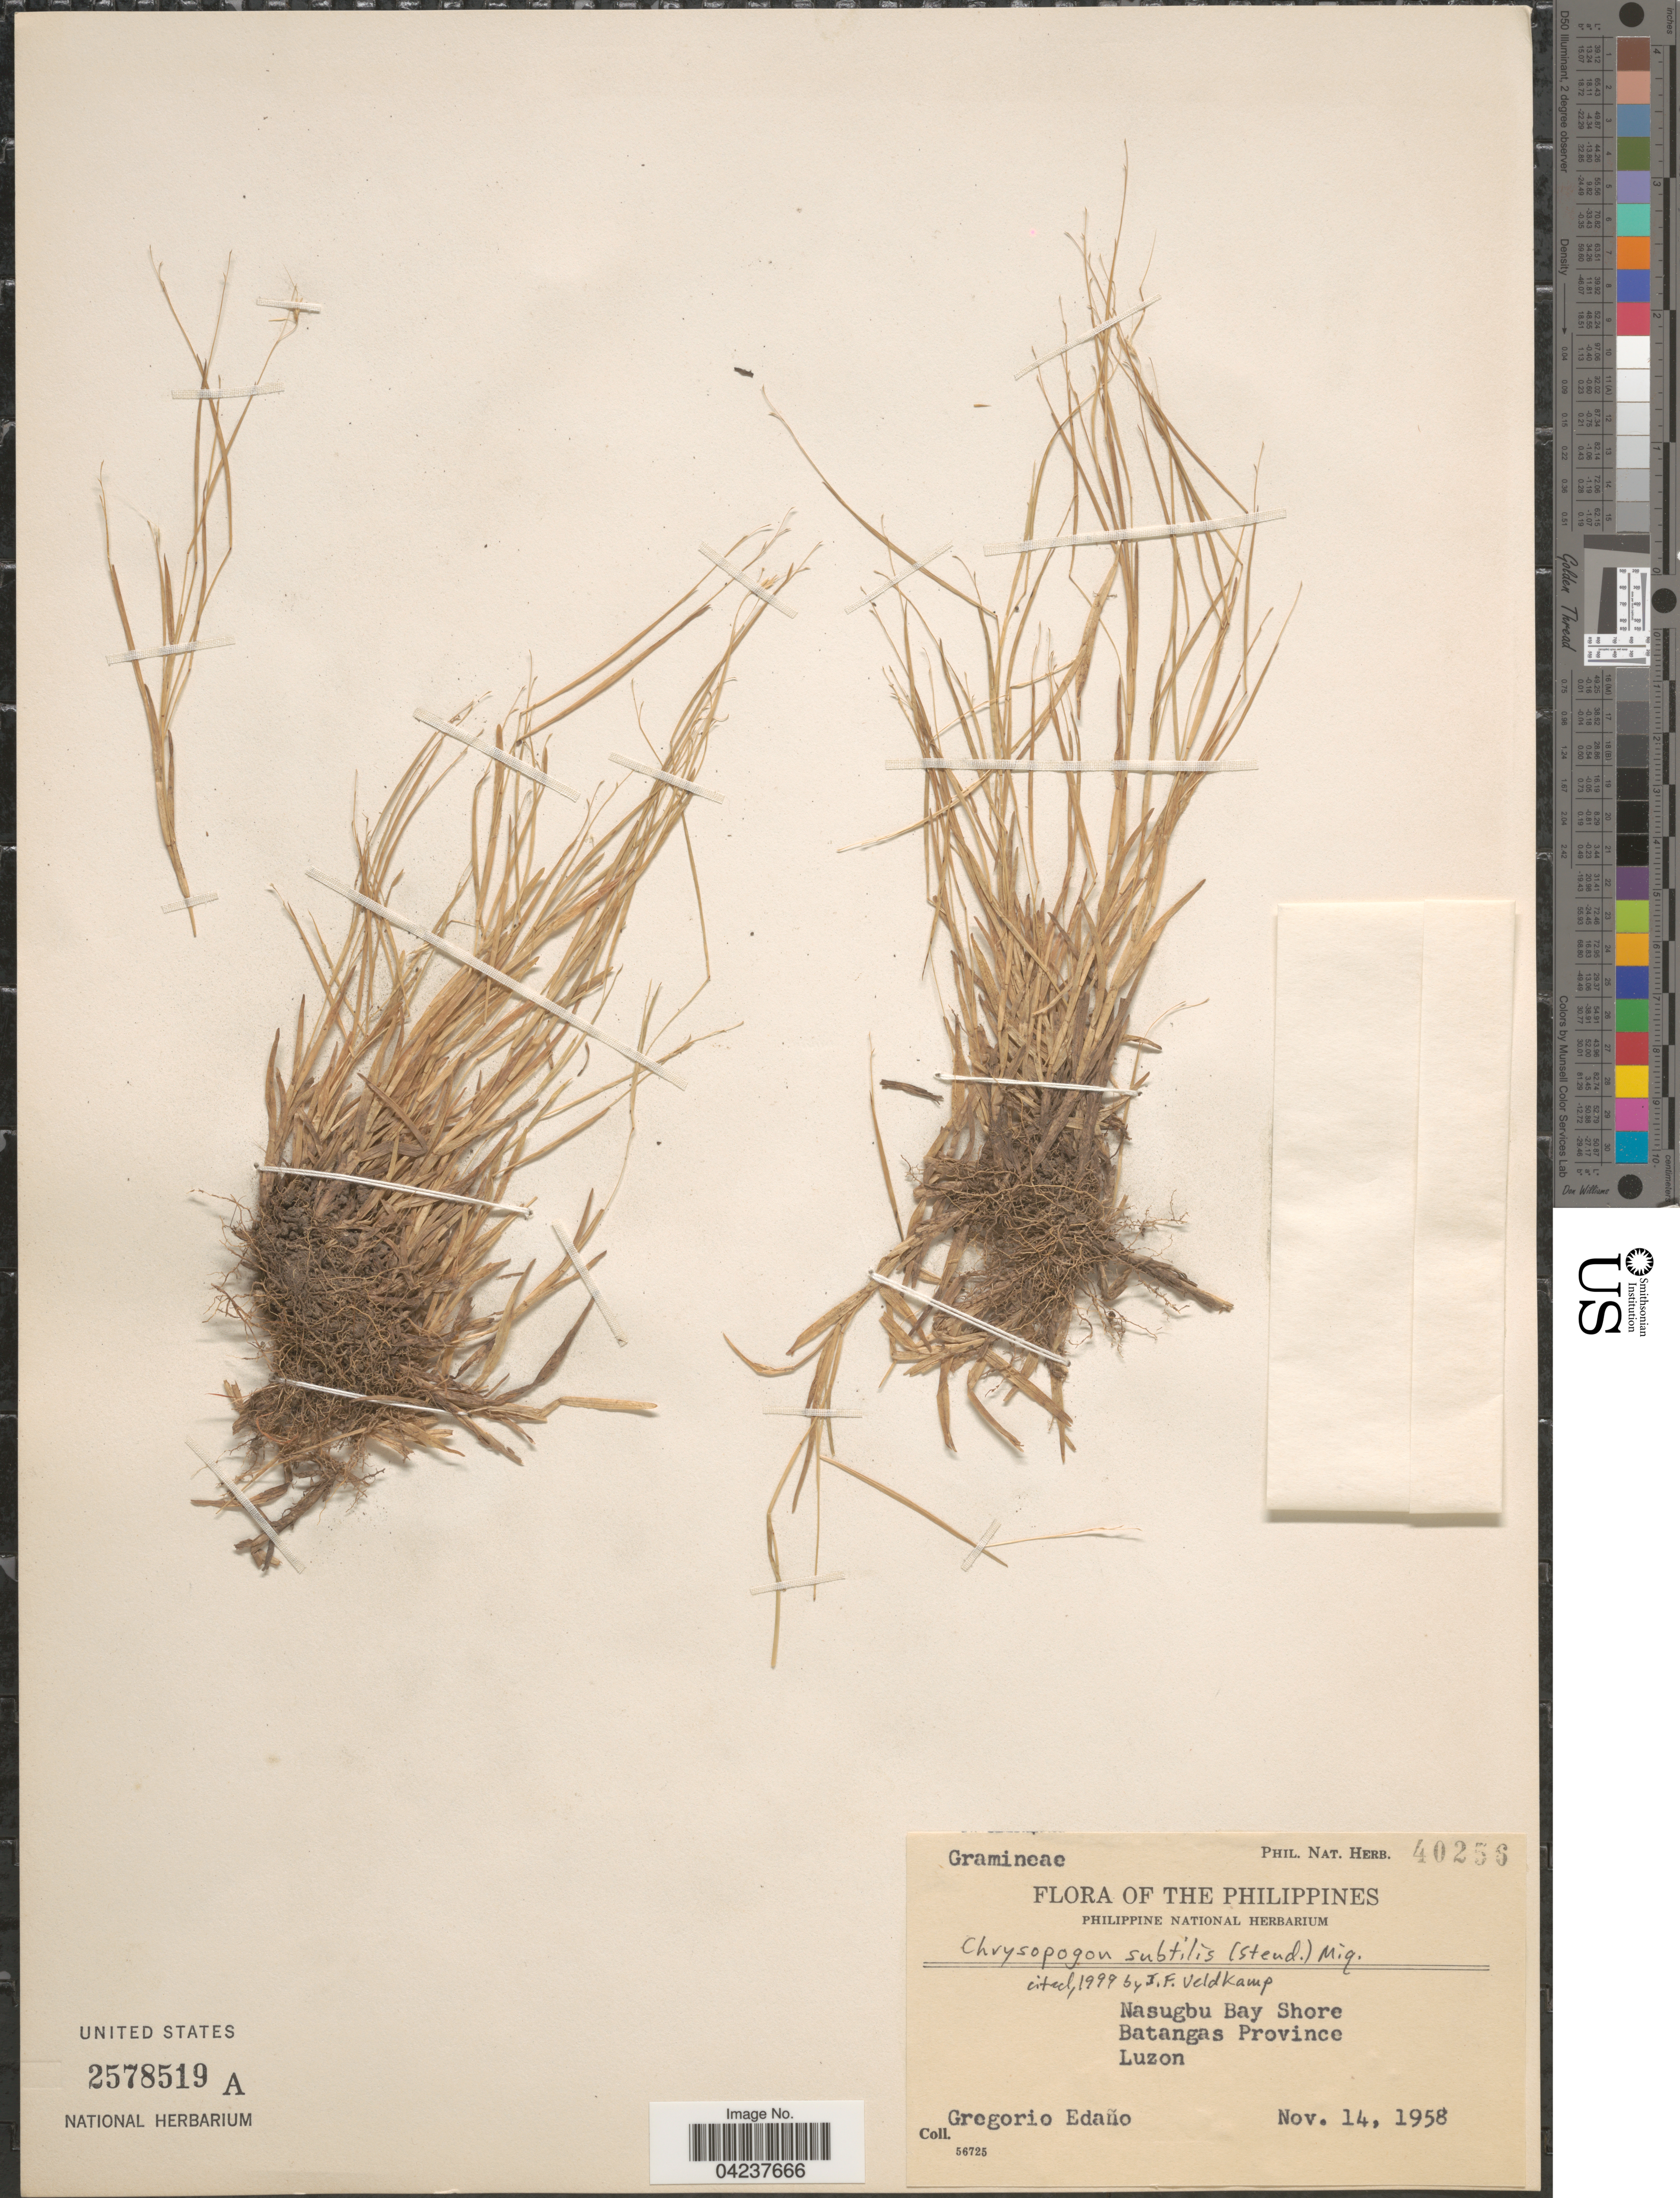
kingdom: Plantae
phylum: Tracheophyta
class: Liliopsida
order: Poales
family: Poaceae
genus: Chrysopogon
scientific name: Chrysopogon subtilis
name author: (Steud.) Miq.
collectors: G. E. Edaño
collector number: Phil. Nat. Herb. 40256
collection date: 1958-11-14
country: Philippines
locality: Nasugbu Bay Shore. Batangas Province. Luzon.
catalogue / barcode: US 2578519A